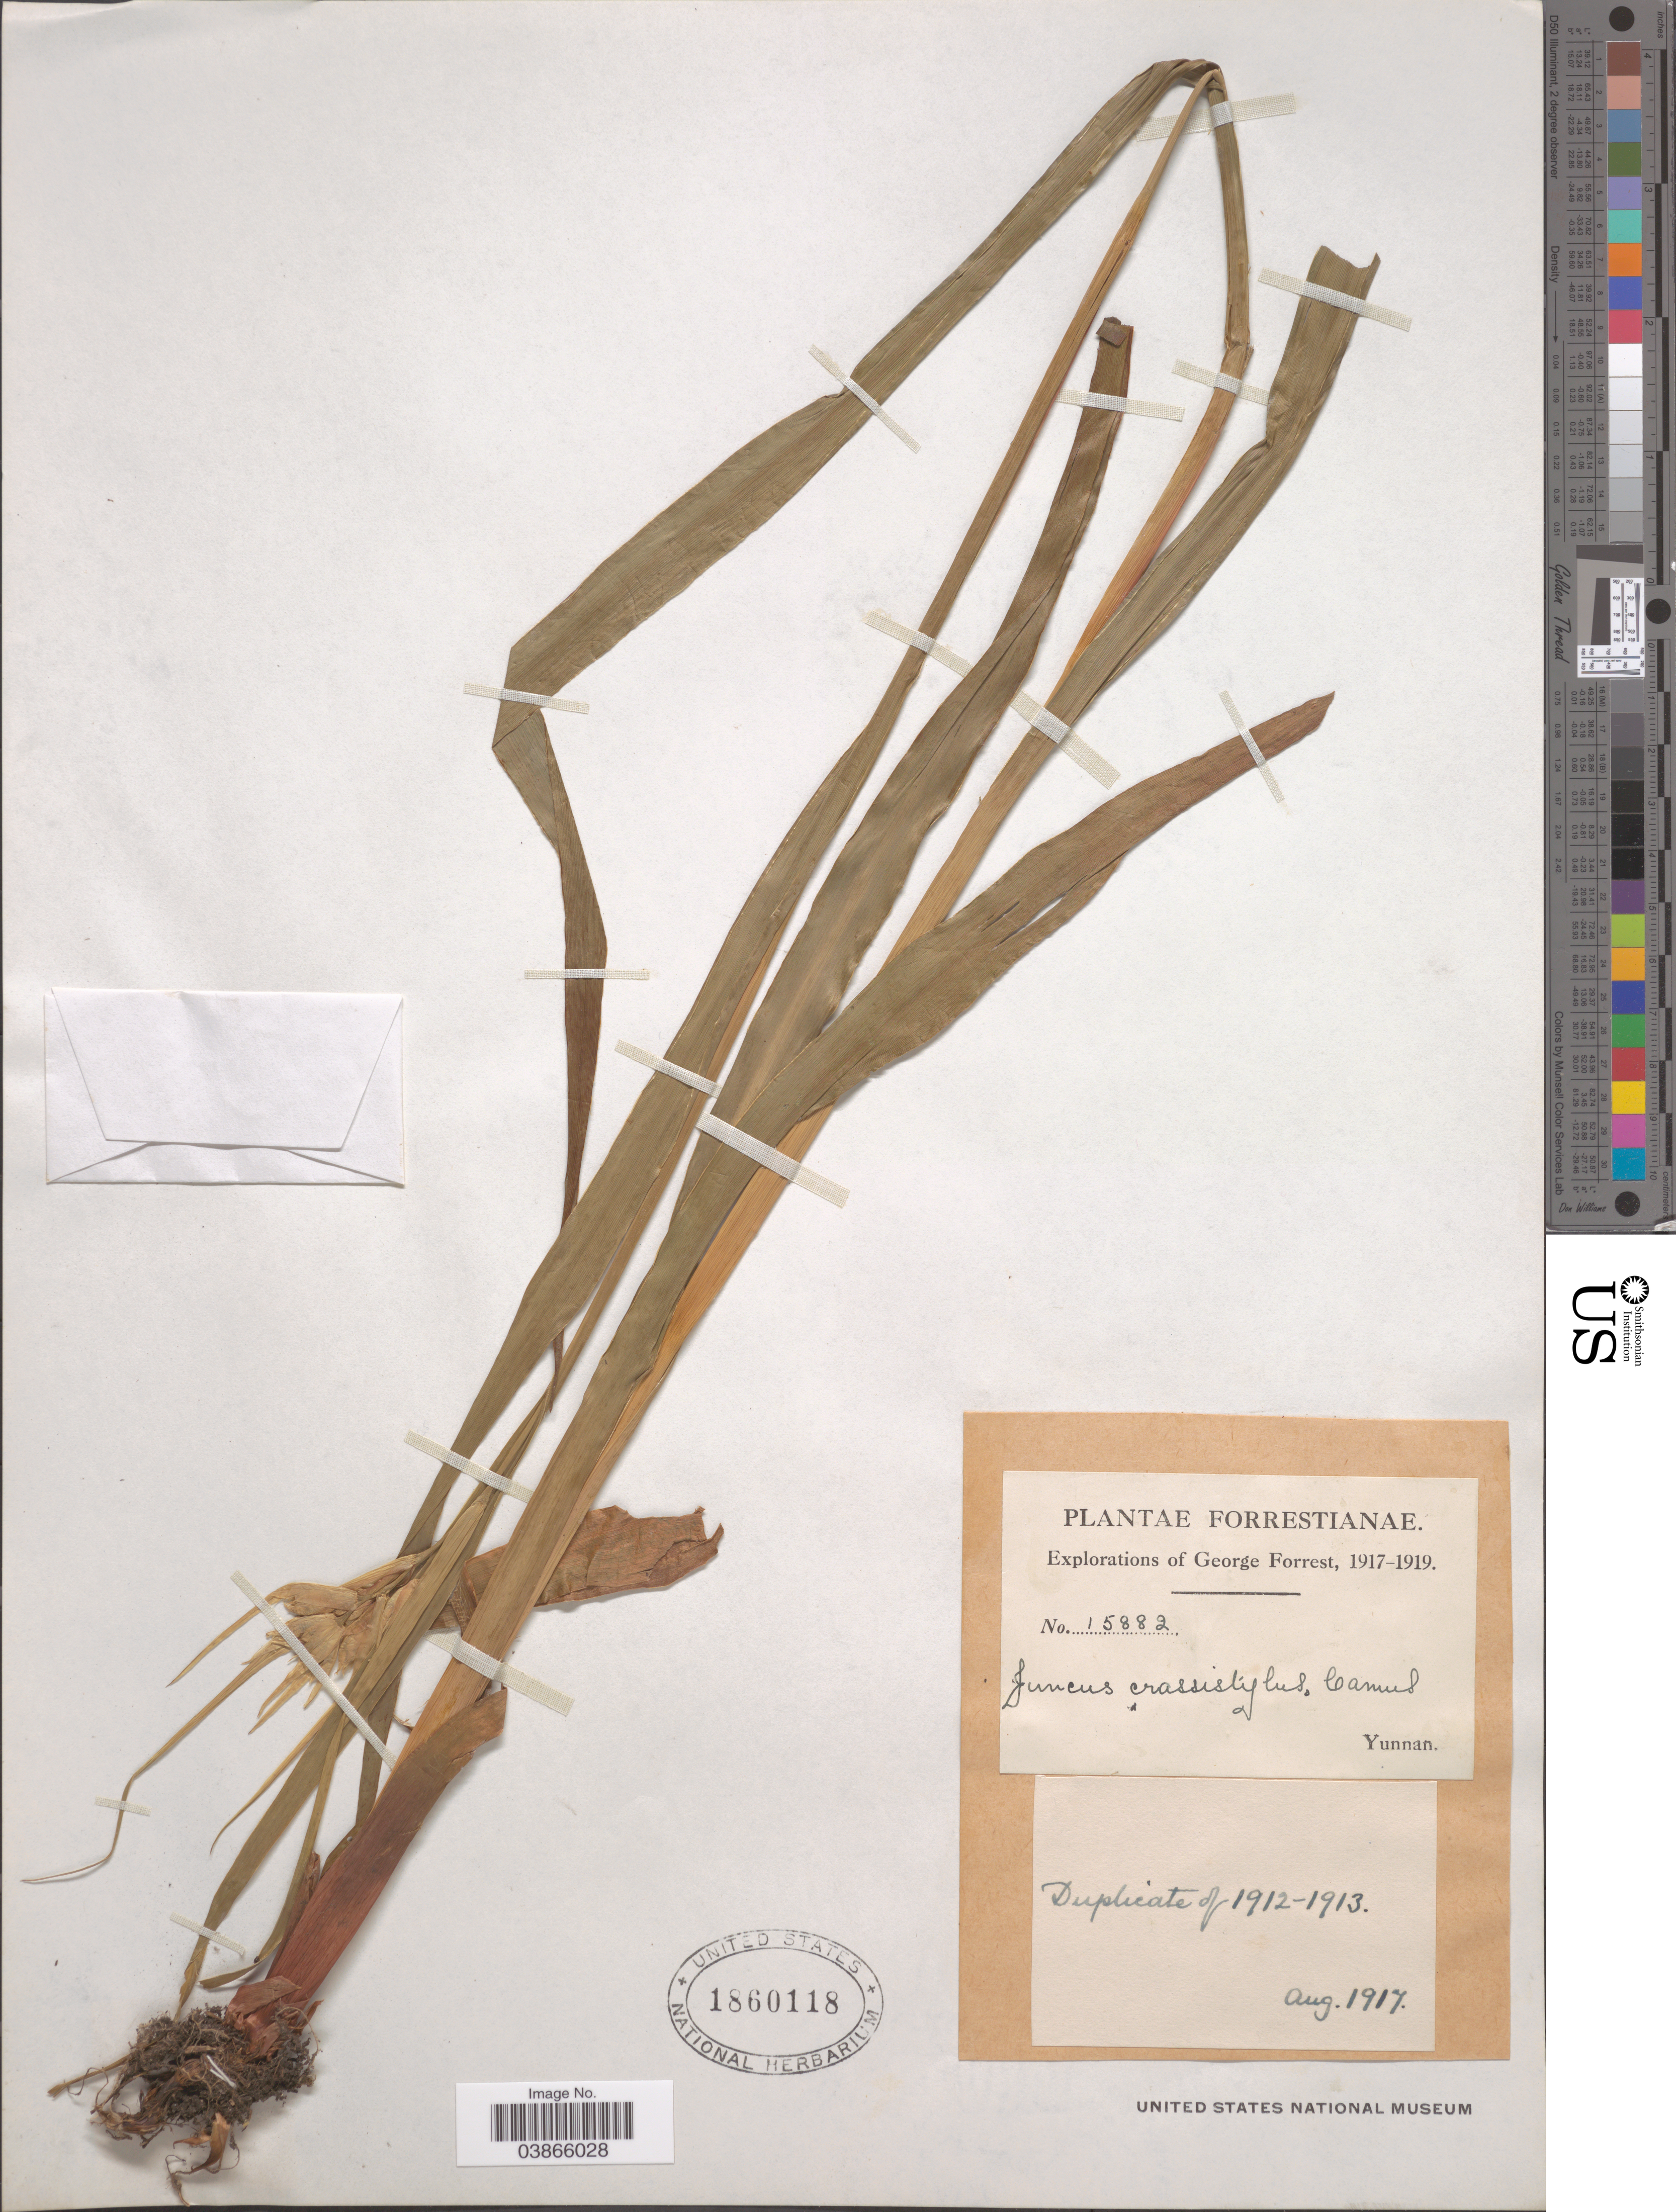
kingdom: Plantae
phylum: Tracheophyta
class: Liliopsida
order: Poales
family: Juncaceae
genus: Juncus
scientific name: Juncus crassistylus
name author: A. Camus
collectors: G. Forrest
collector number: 15882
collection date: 1917-08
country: China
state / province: Yunnan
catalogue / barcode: US 1860118